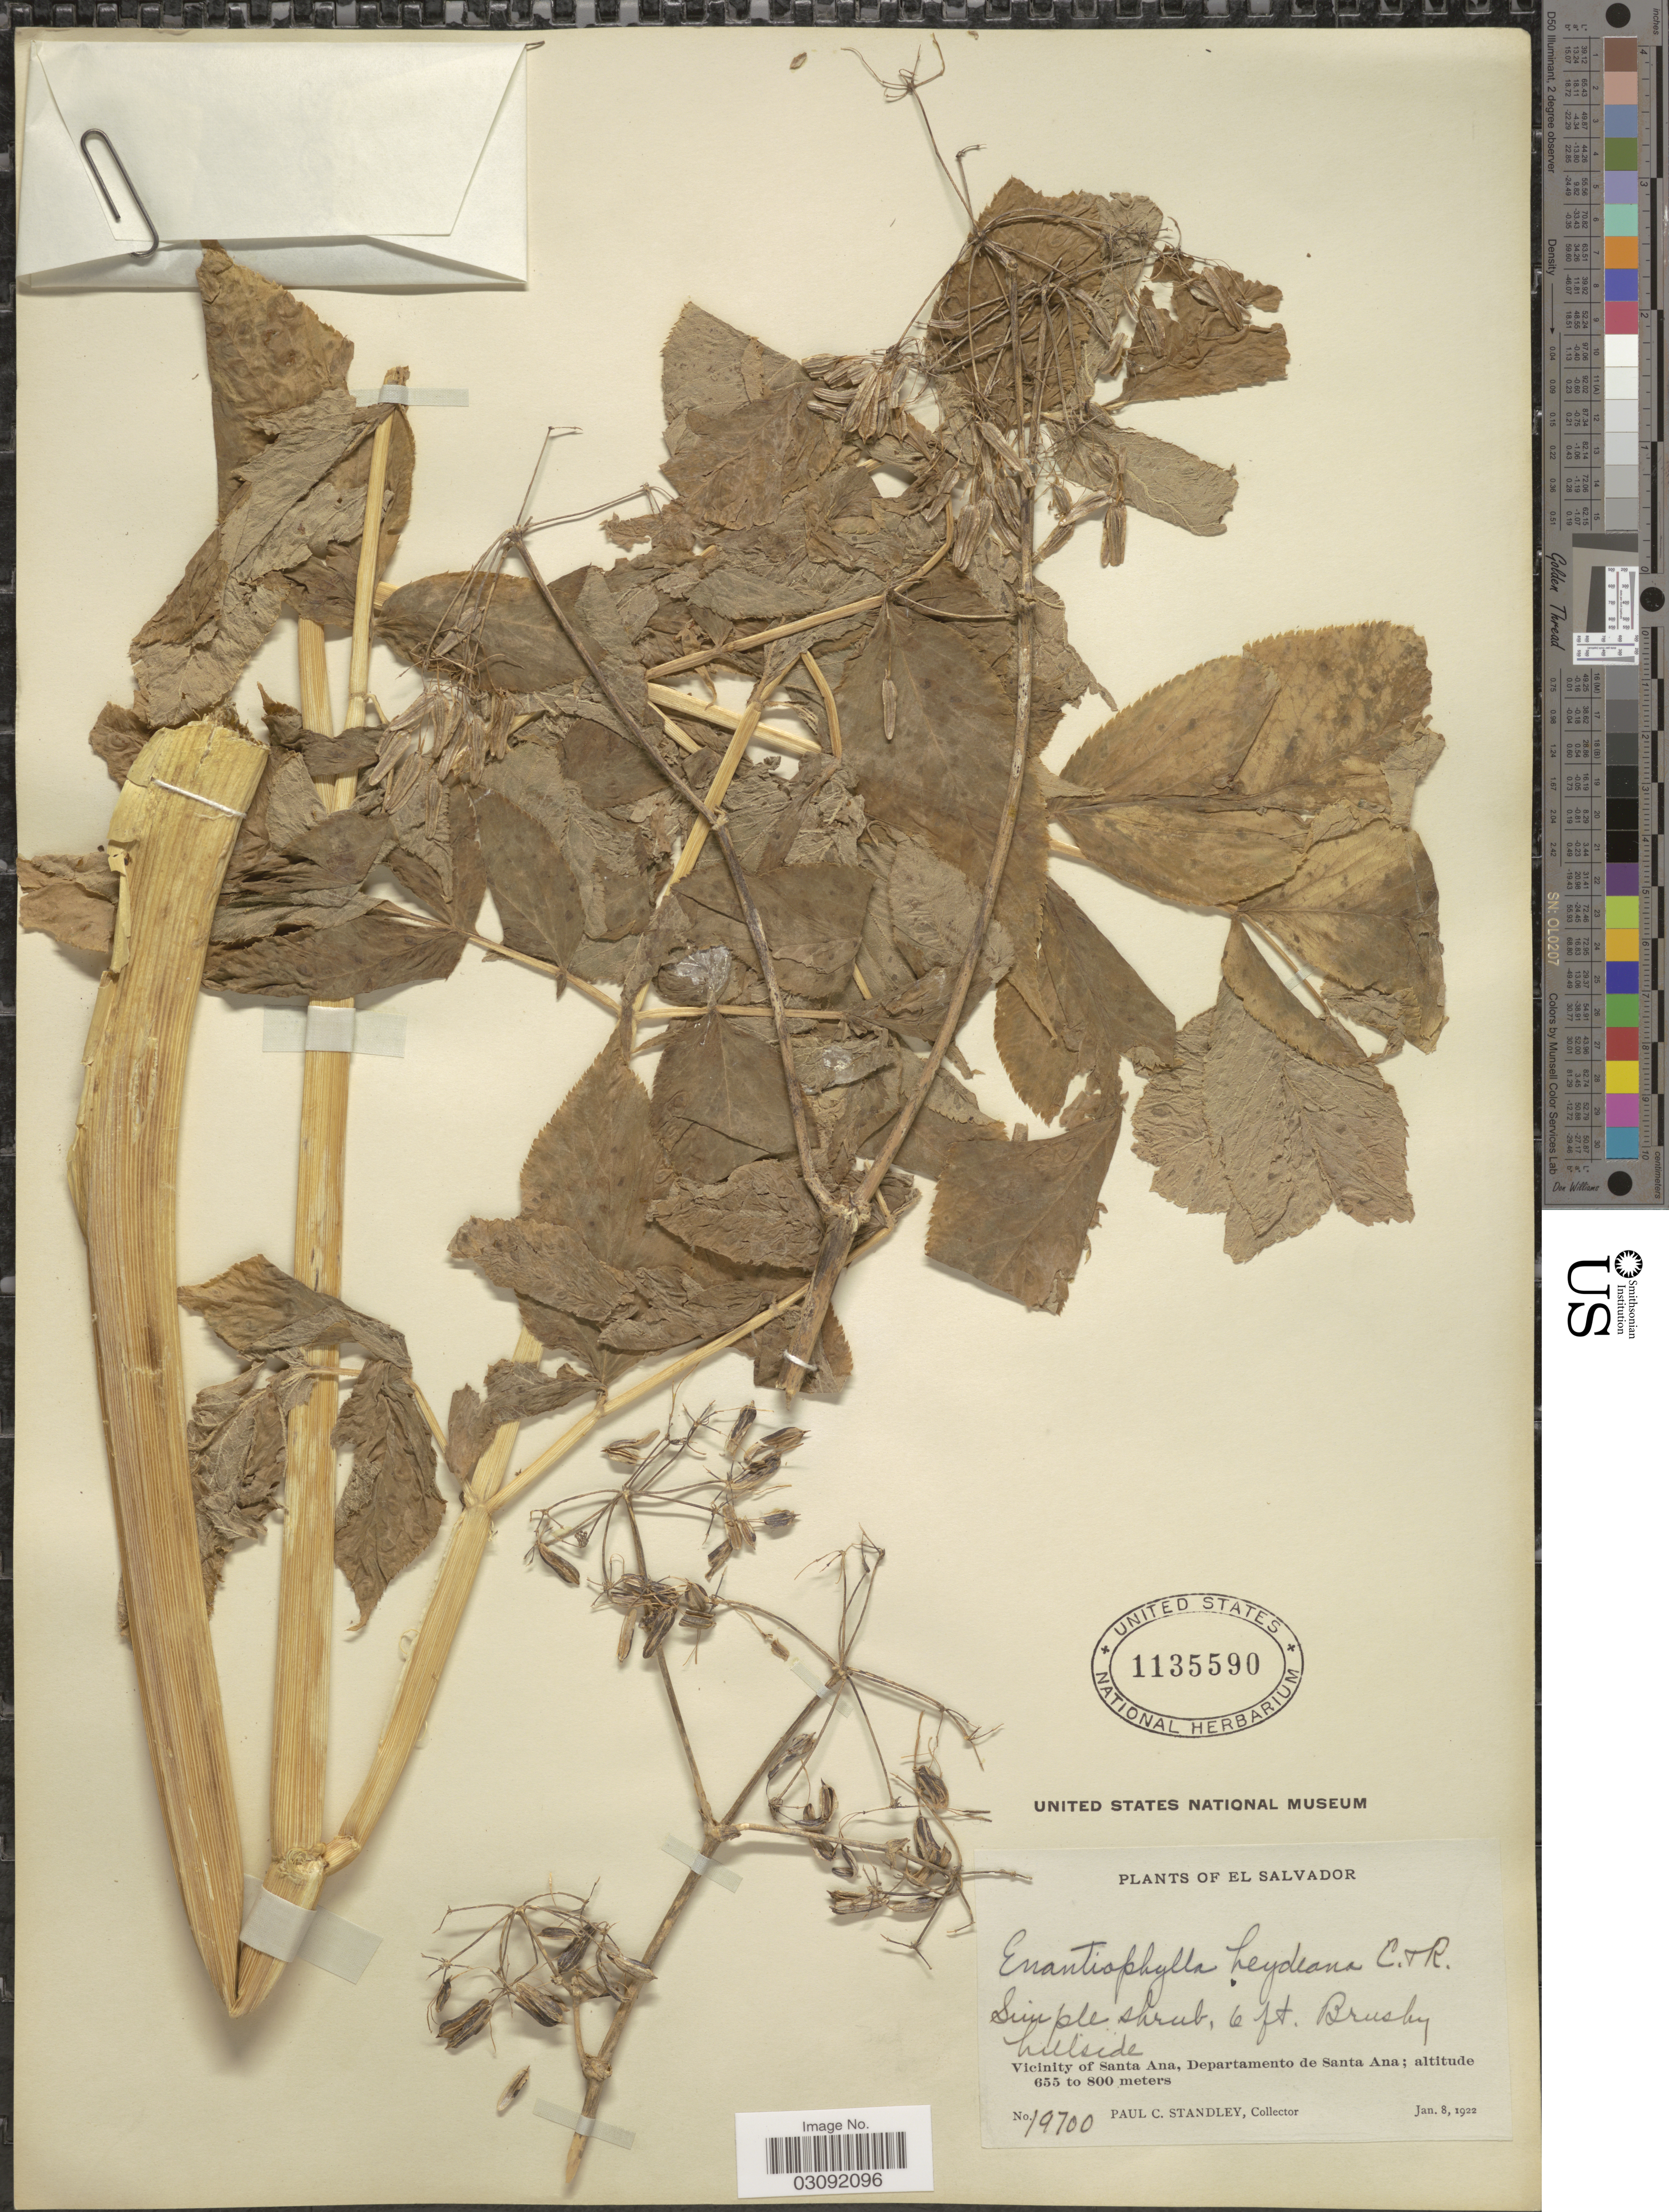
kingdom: Plantae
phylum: Tracheophyta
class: Magnoliopsida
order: Apiales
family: Apiaceae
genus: Enantiophylla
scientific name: Enantiophylla heydeana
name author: J.M. Coult. & Rose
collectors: P. C. Standley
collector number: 19700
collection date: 1922-01-08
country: El Salvador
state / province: Santa Ana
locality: Vicinity of Santa Ana, Departamento de Santa Ana.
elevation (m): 655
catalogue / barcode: US 1135590